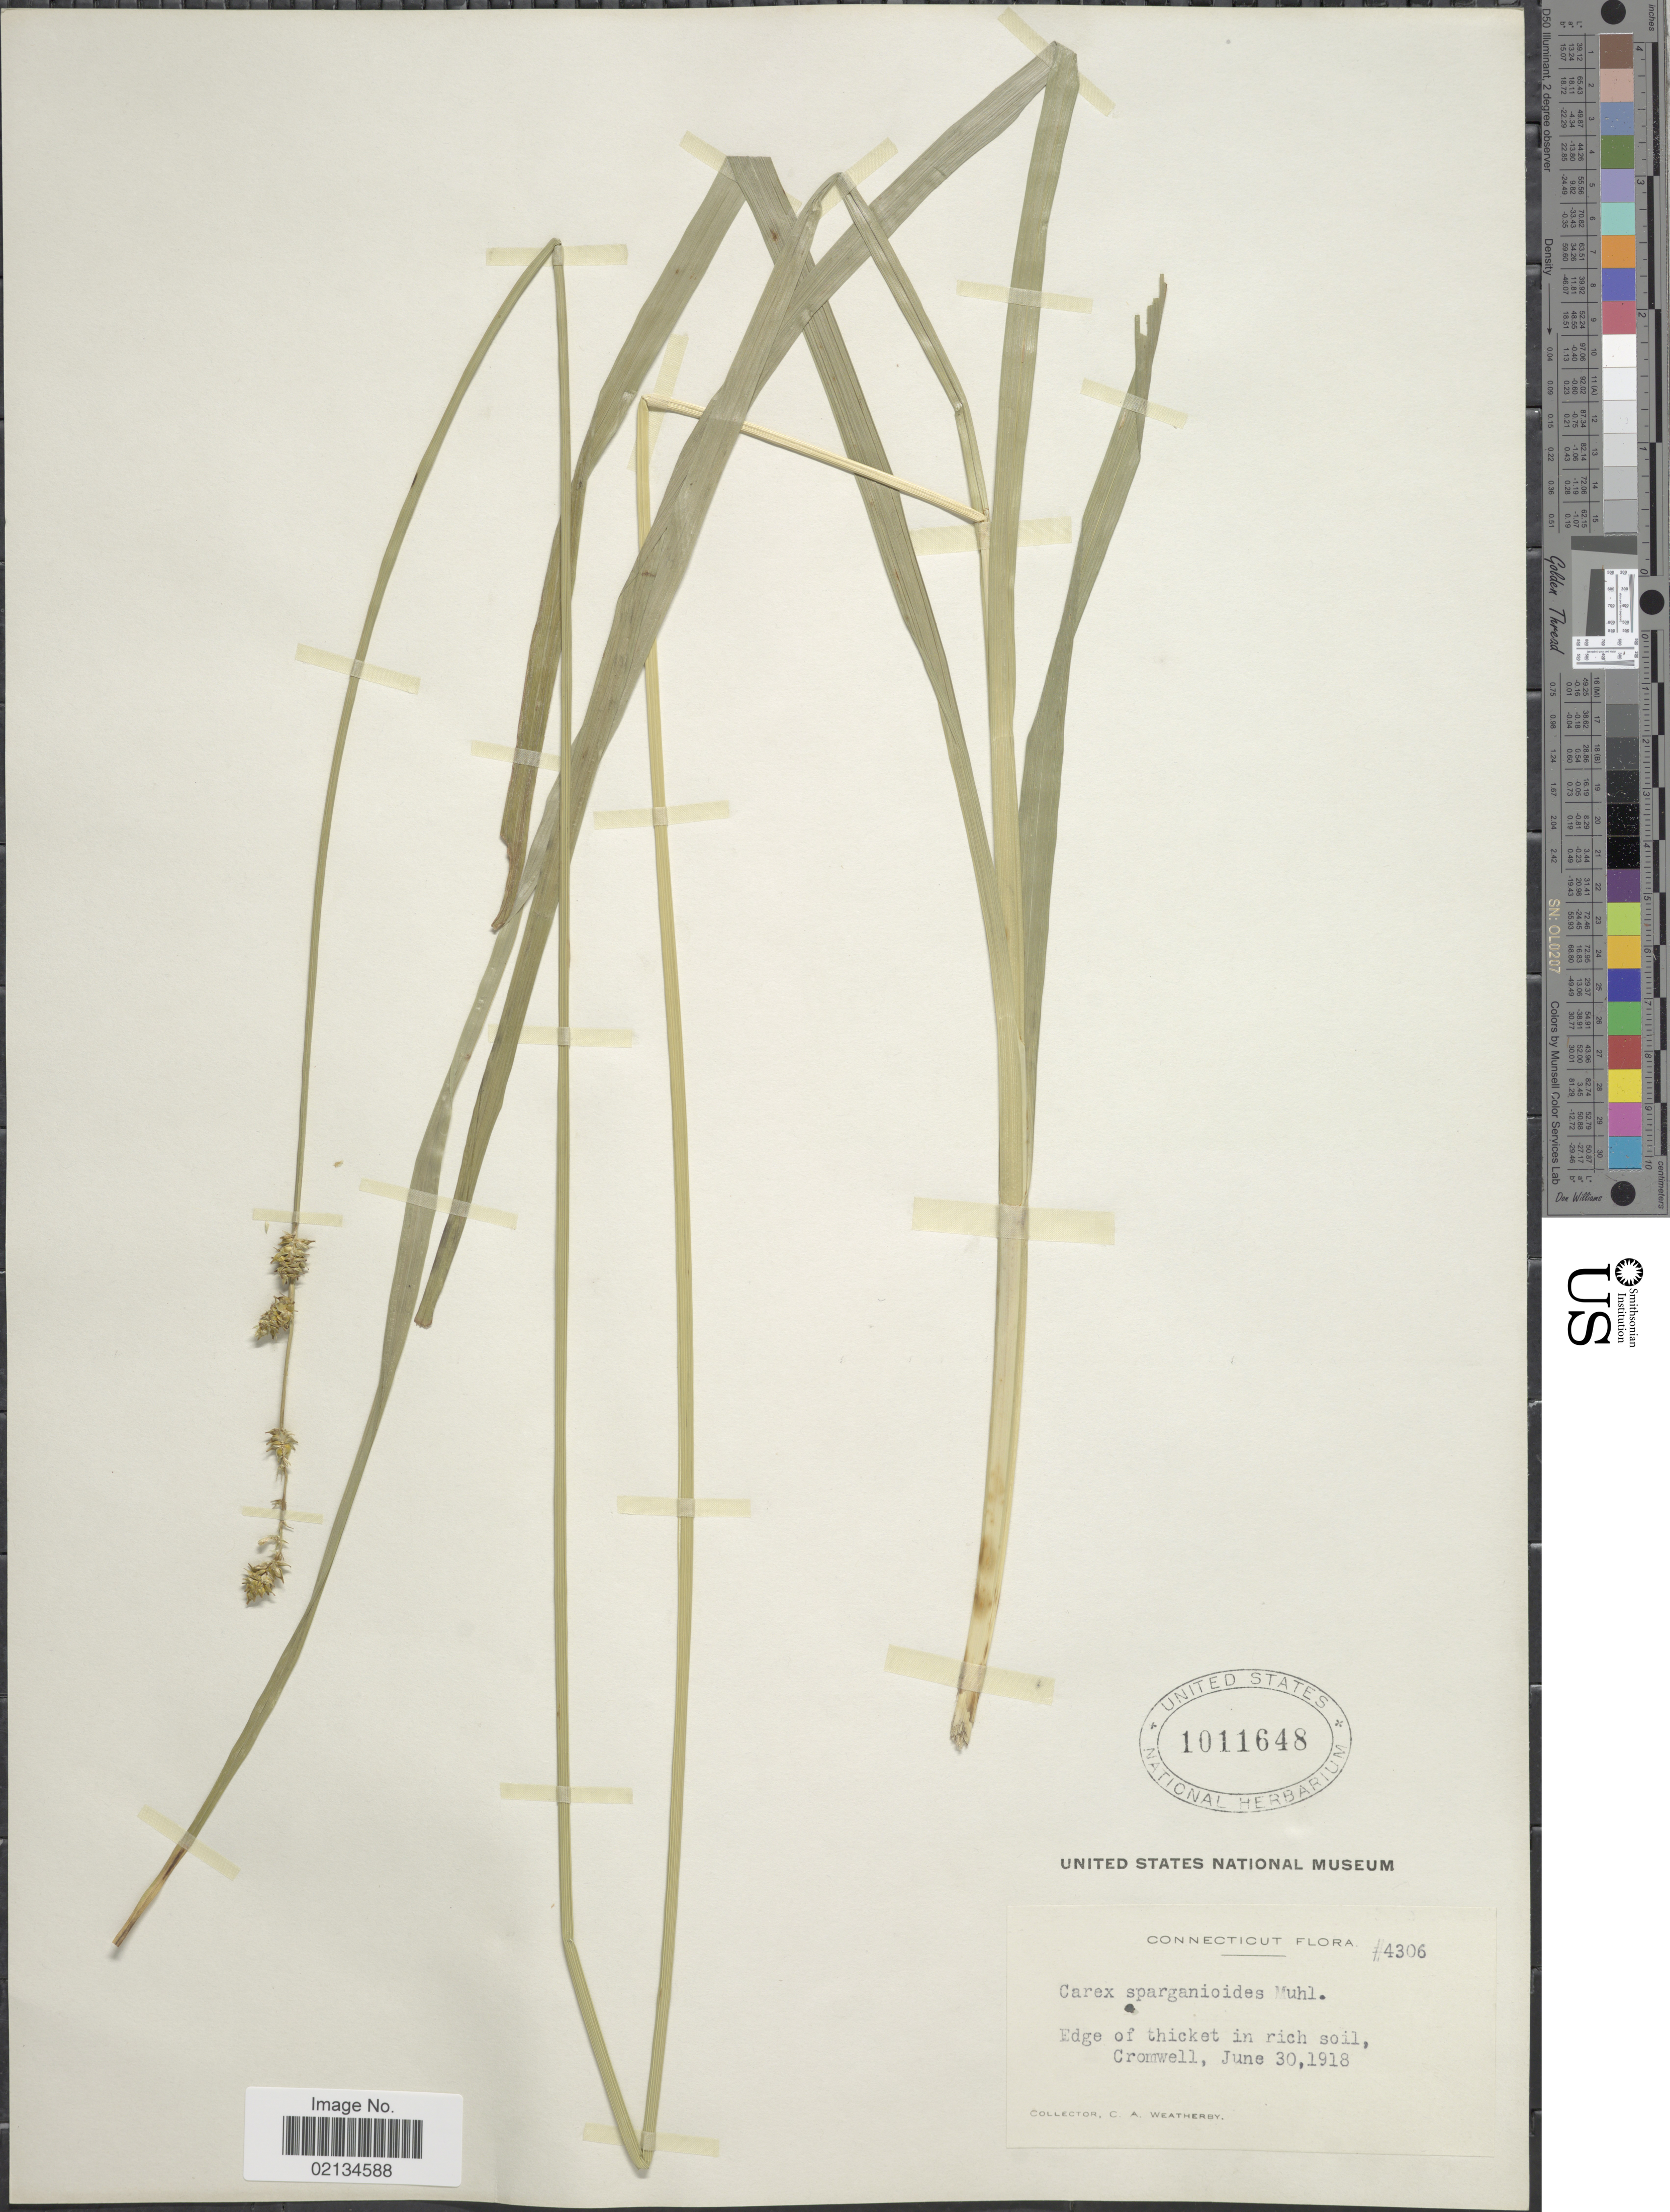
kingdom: Plantae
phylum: Tracheophyta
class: Liliopsida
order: Poales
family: Cyperaceae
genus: Carex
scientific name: Carex sparganioides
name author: Muhl. ex Willd.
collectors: C. A. Weatherby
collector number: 4306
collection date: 1918-06-30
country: United States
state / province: Connecticut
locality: Cromwell.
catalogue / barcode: US 1011648